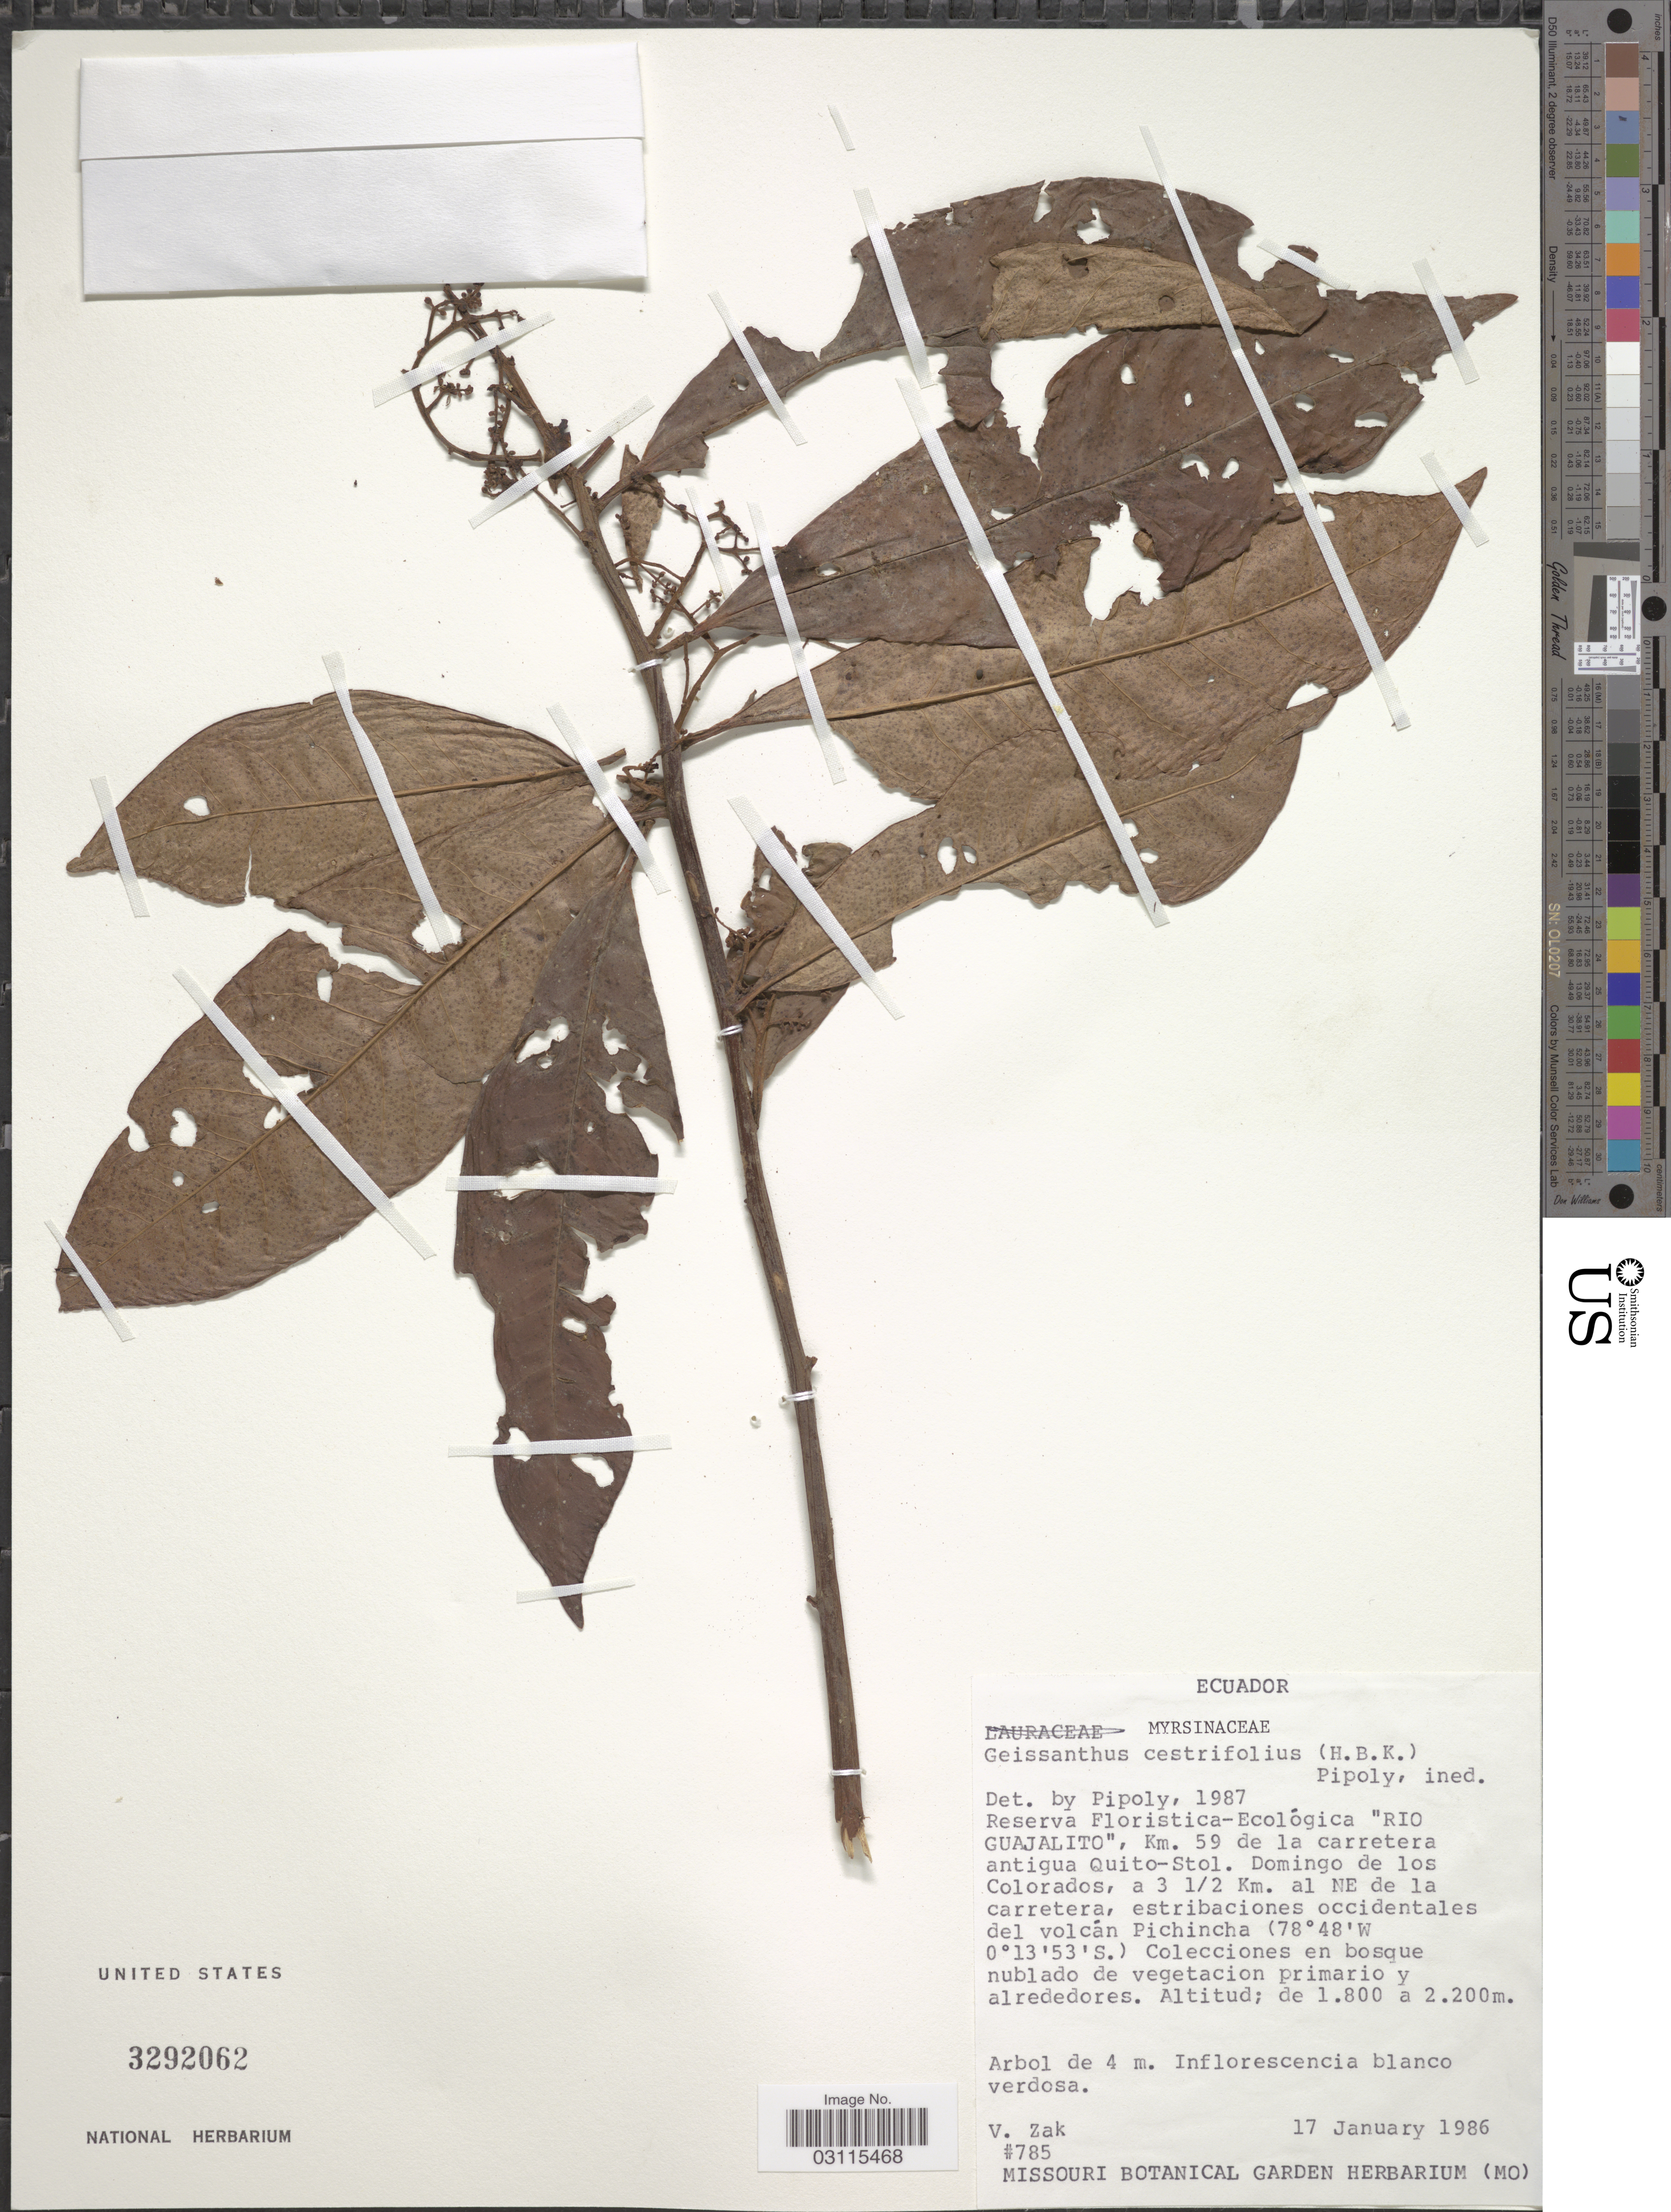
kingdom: Plantae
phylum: Tracheophyta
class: Magnoliopsida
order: Ericales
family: Primulaceae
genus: Geissanthus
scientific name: Geissanthus cestrifolius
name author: (Kunth) Mez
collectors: V. Zak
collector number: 785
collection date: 1986-01-17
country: Ecuador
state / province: Pichincha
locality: Reserva Floristica-Ecológica "Rio Guajalito", Km. 59 de la carretera antigua Quito-Stol. Domingo de los Colorados, a 3 1/2 Km. al NE de la carretera, estribaciones occidentales del volcán Pichincha.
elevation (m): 1800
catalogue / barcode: US 3292062